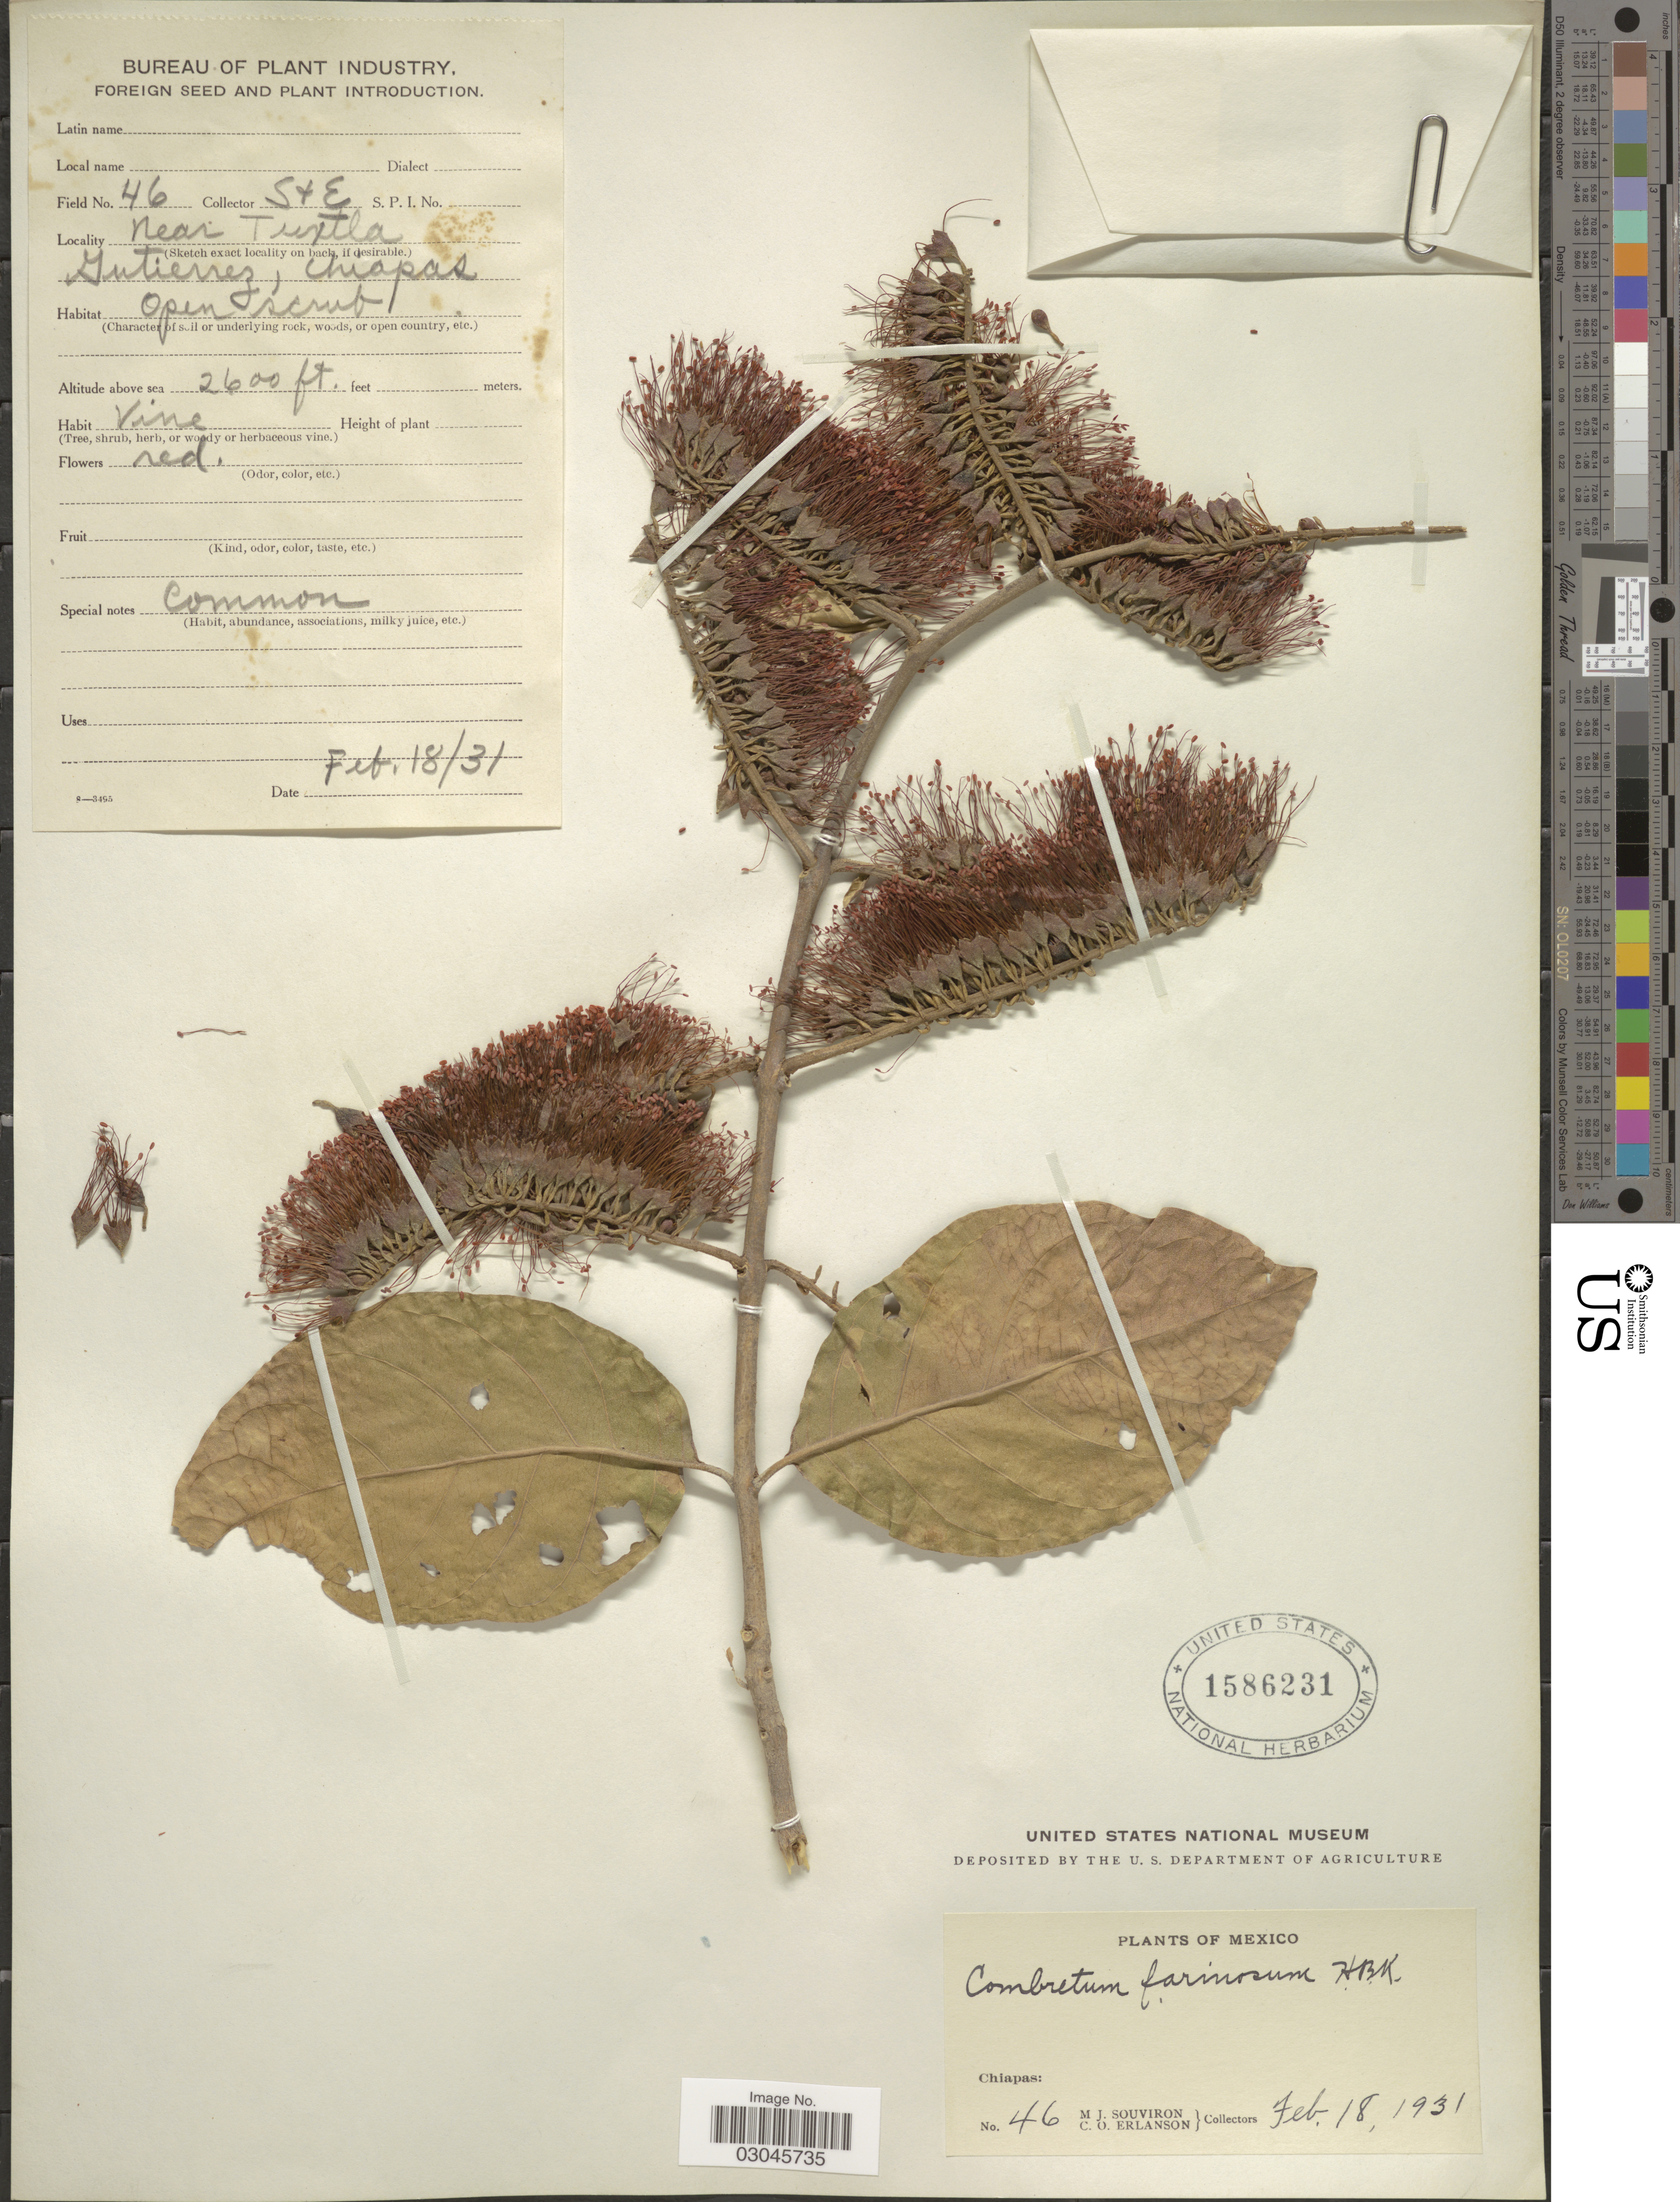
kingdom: Plantae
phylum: Tracheophyta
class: Magnoliopsida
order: Myrtales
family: Combretaceae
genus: Combretum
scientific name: Combretum fruticosum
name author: (Loefl.) Stuntz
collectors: M. J. Souviron & C. O. Erlanson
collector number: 46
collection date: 1931-02-18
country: Mexico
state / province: Chiapas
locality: Near Tuxtla, Gutierres.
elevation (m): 792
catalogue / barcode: US 1586231